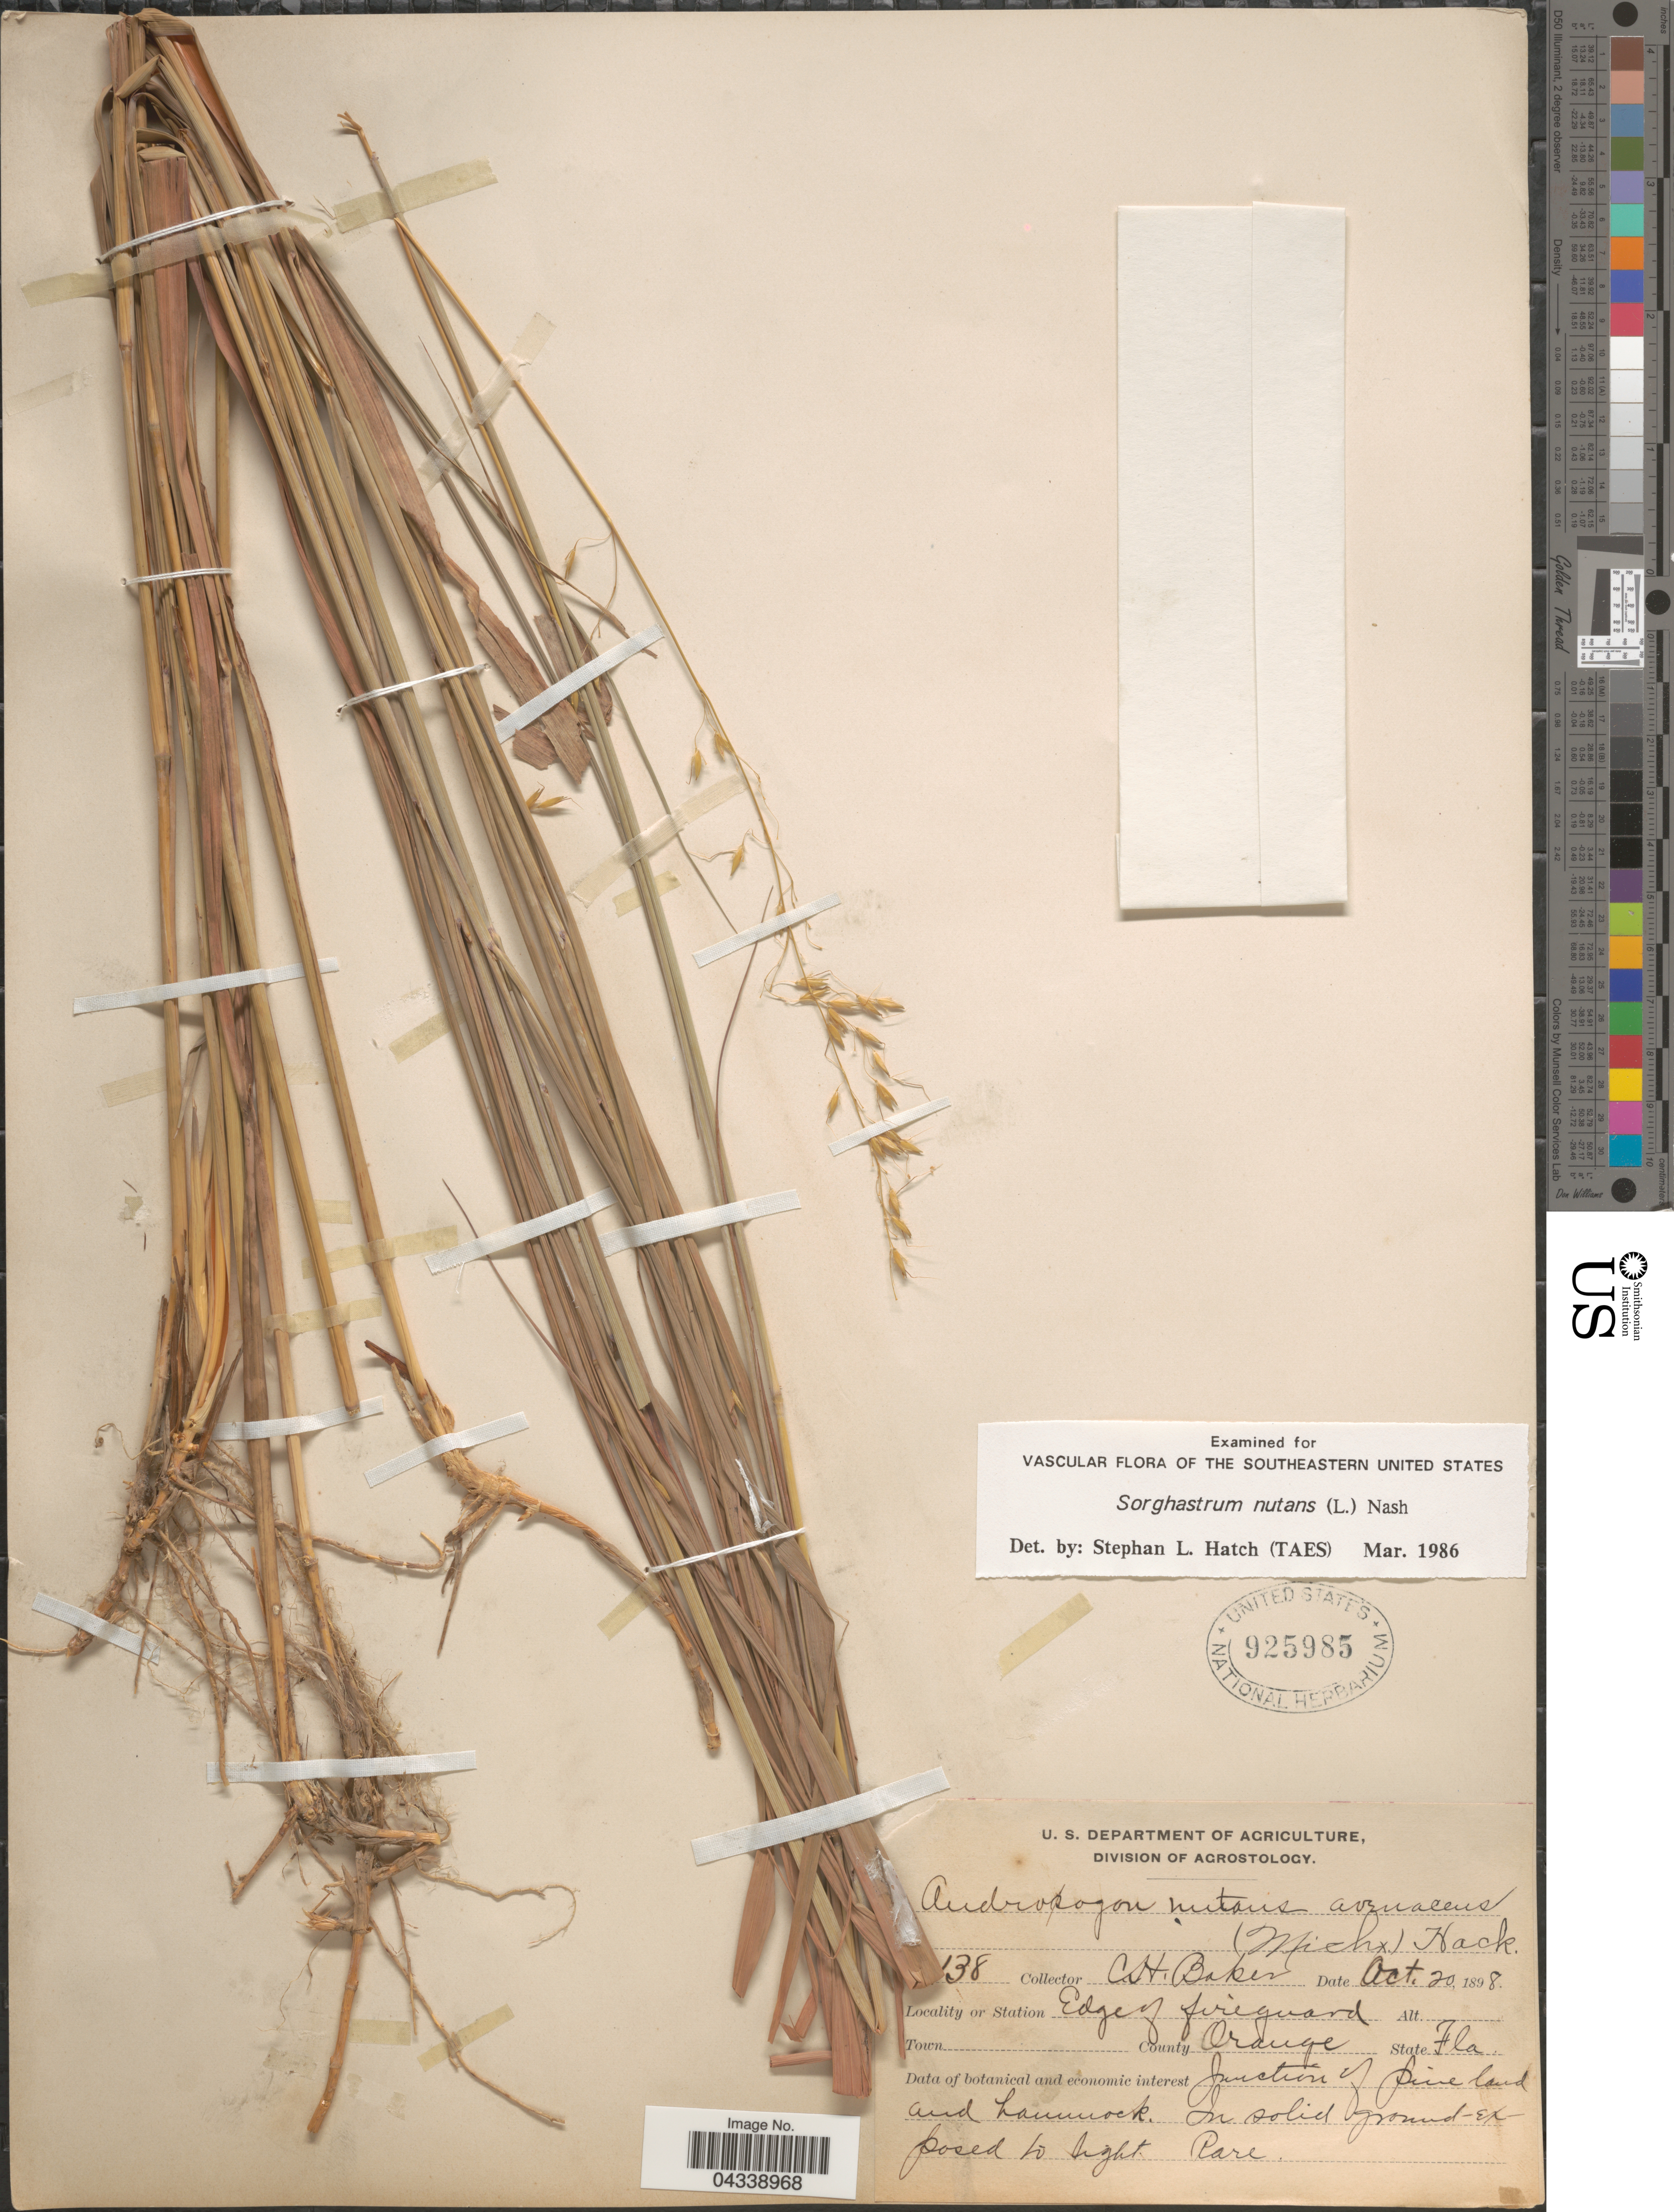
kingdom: Plantae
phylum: Tracheophyta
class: Liliopsida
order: Poales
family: Poaceae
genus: Sorghastrum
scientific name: Sorghastrum nutans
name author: (L.) Nash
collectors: C. H. Baker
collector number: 138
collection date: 1898-10-20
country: United States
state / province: Florida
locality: Edge of fireguard. County Orange. Junction of pine land and hammock.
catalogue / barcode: US 925985